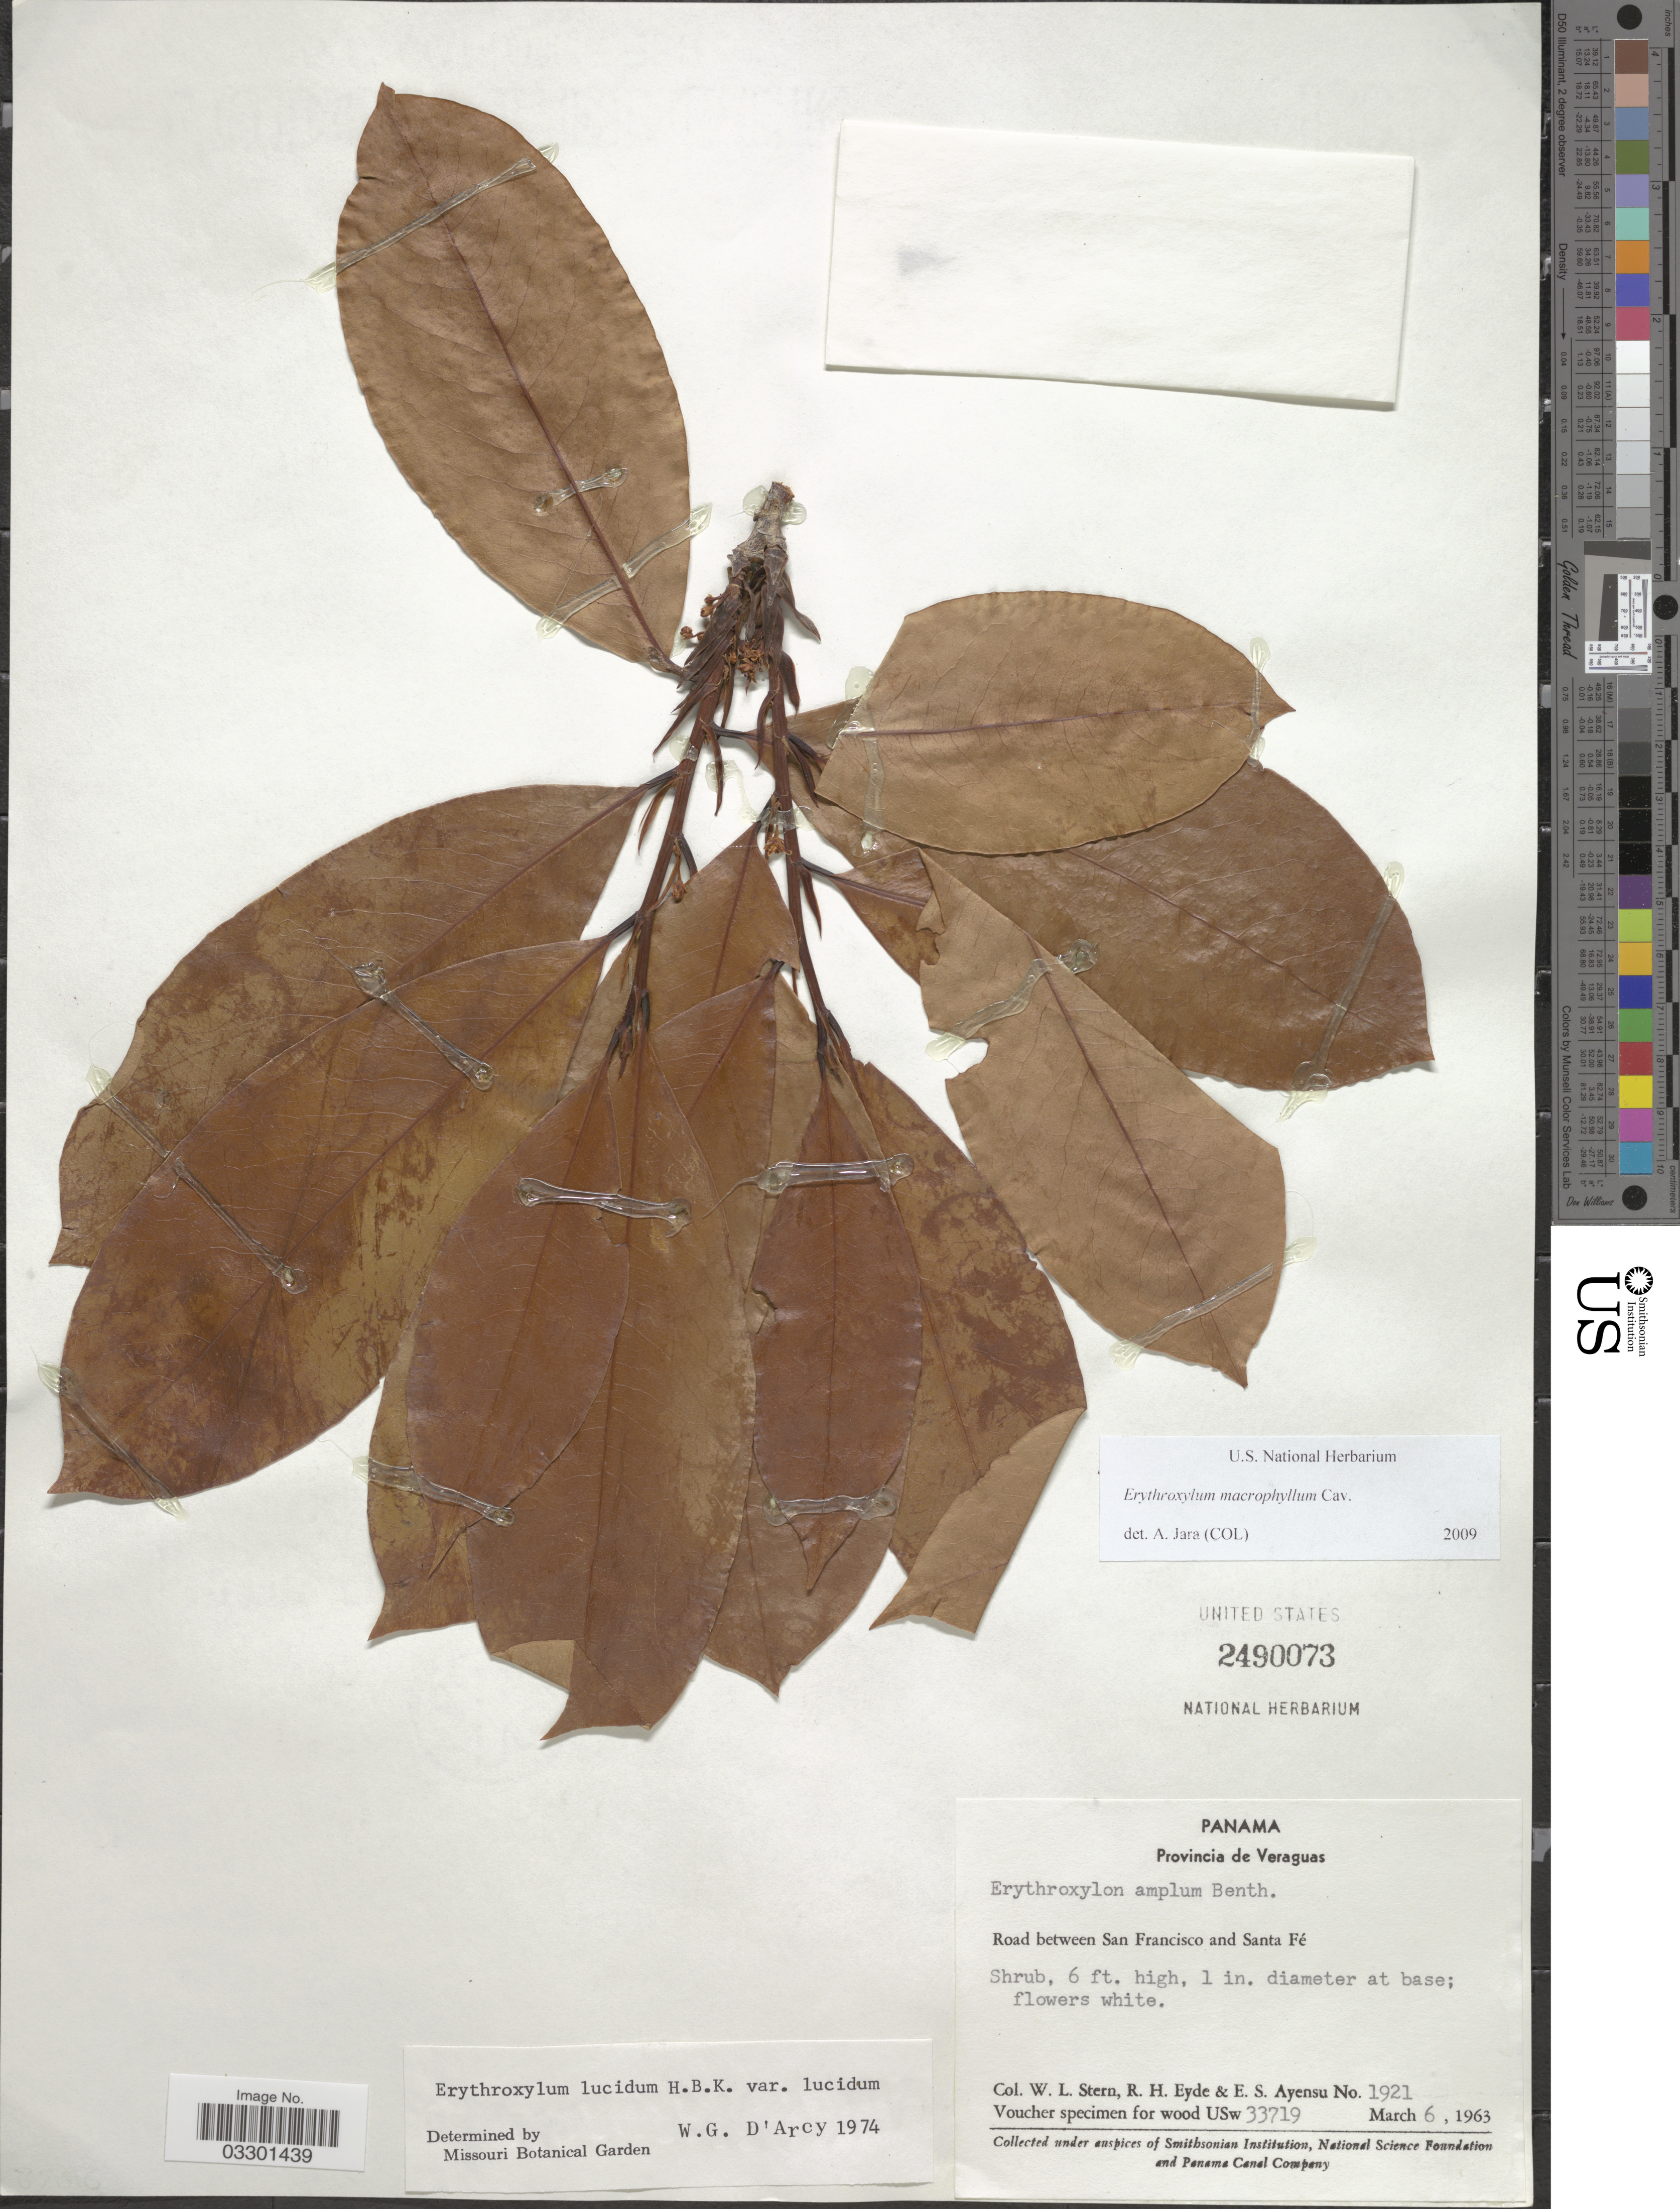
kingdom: Plantae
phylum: Tracheophyta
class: Magnoliopsida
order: Malpighiales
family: Erythroxylaceae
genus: Erythroxylum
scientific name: Erythroxylum macrophyllum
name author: Cav.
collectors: W. L. Stern, R. H. Eyde & E. S. Ayensu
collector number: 1921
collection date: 1963-03-06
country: Panama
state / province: Veraguas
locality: Road between San Francisco and Santa Fé.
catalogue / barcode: US 2490073